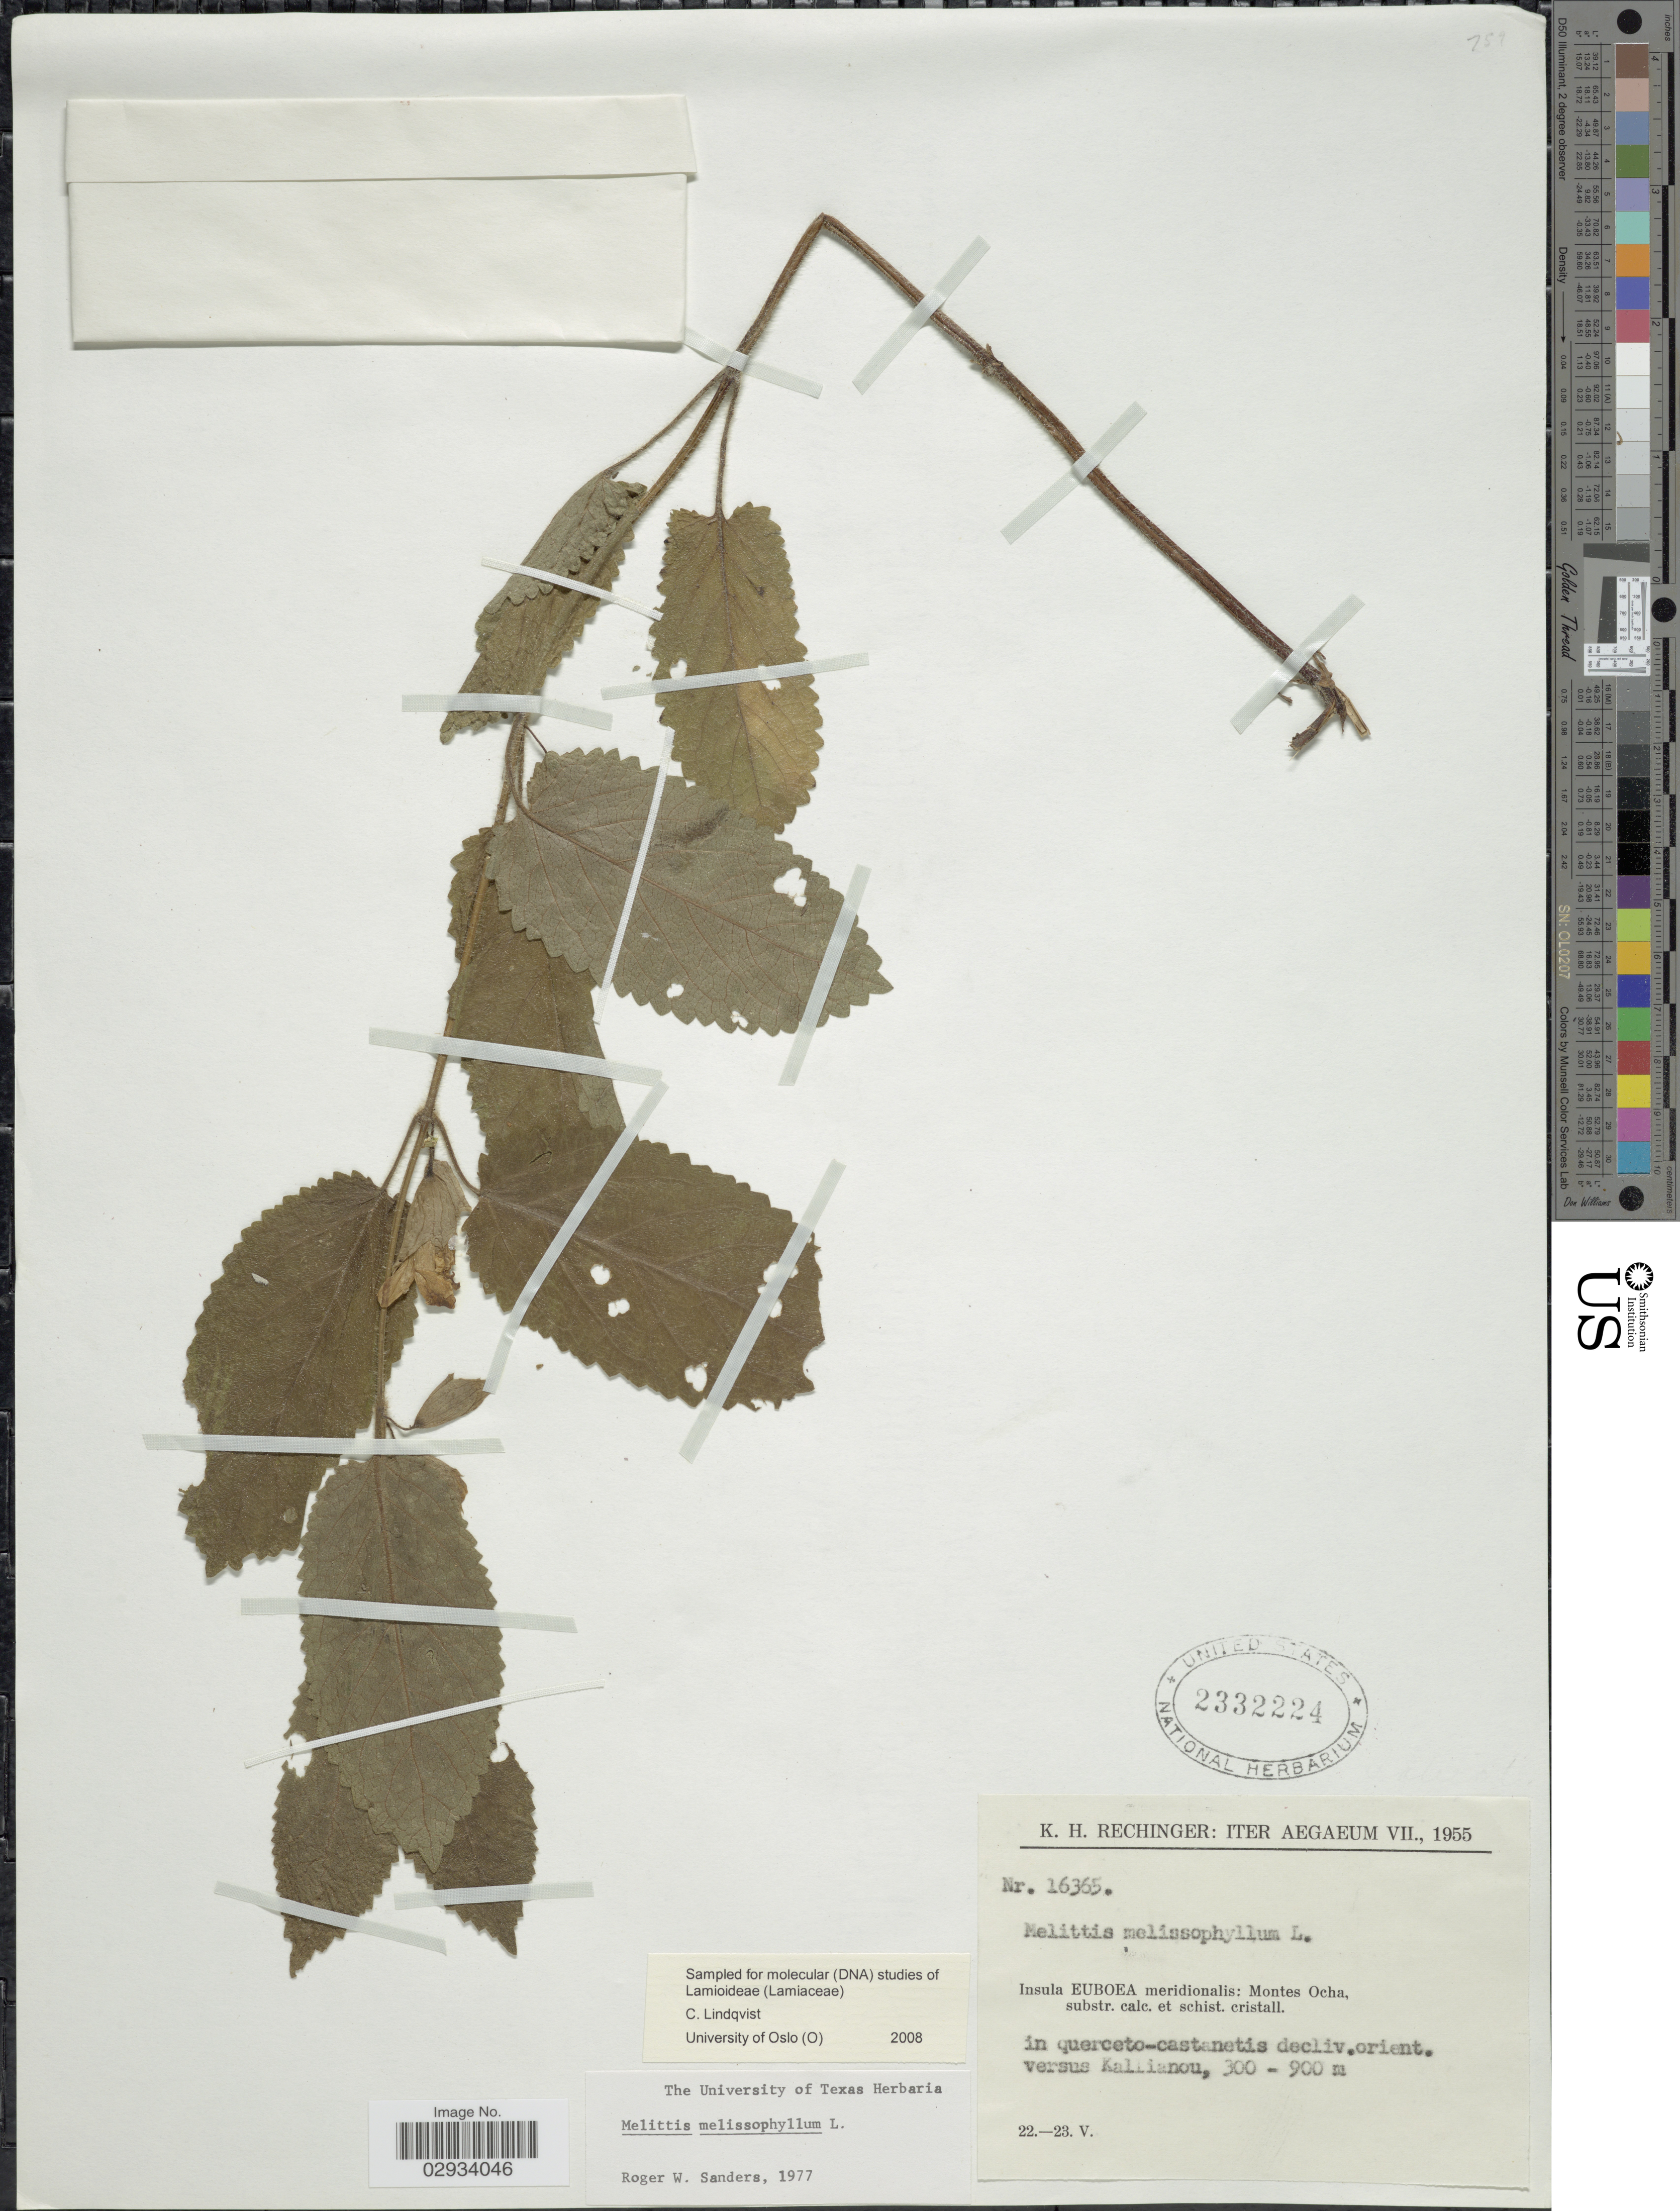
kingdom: Plantae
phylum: Tracheophyta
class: Magnoliopsida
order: Lamiales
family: Lamiaceae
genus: Melittis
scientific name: Melittis melissophyllum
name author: L.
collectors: K. H. Rechinger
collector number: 16365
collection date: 1955-05-22/1955-05-23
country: Greece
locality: Iter Aegaeum, Insula Euboea meridionalis: Montes Ocha.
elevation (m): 300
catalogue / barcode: US 2332224